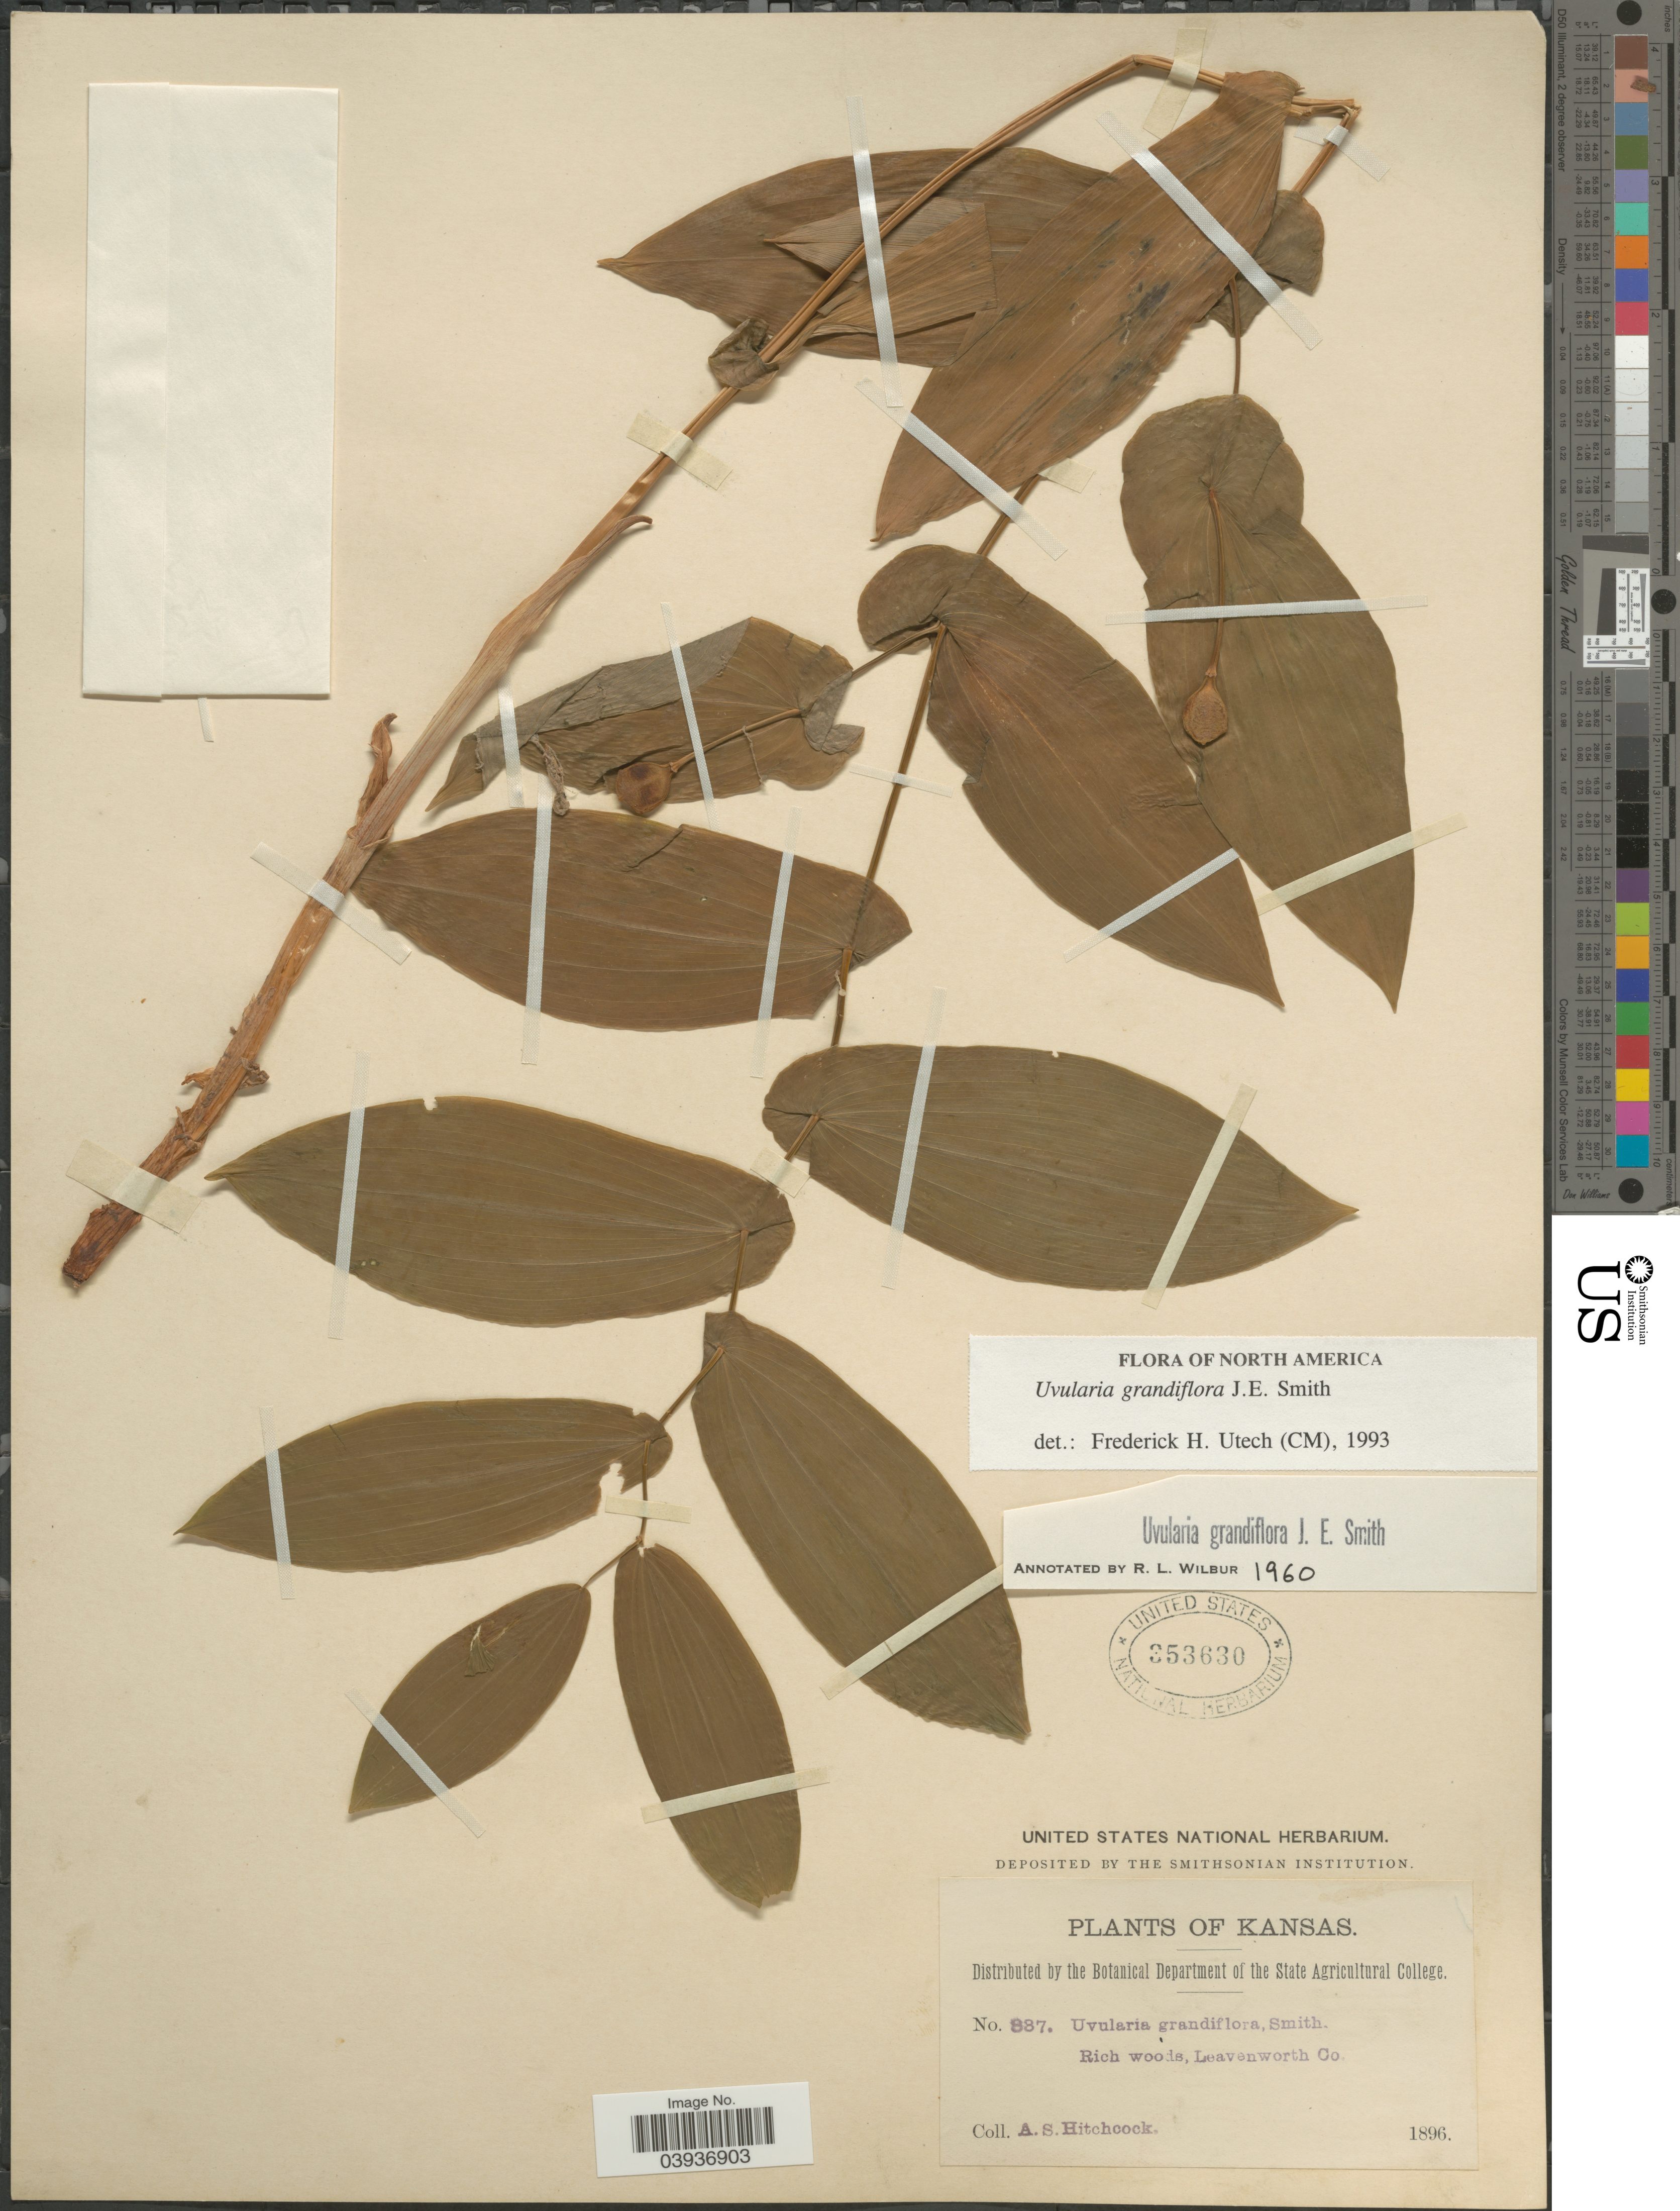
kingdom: Plantae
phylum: Tracheophyta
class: Liliopsida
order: Liliales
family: Colchicaceae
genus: Uvularia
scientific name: Uvularia grandiflora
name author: Sm.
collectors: A. S. Hitchcock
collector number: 887*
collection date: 1896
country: United States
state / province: Kansas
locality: Leavenworth Co.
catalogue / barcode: US 353630